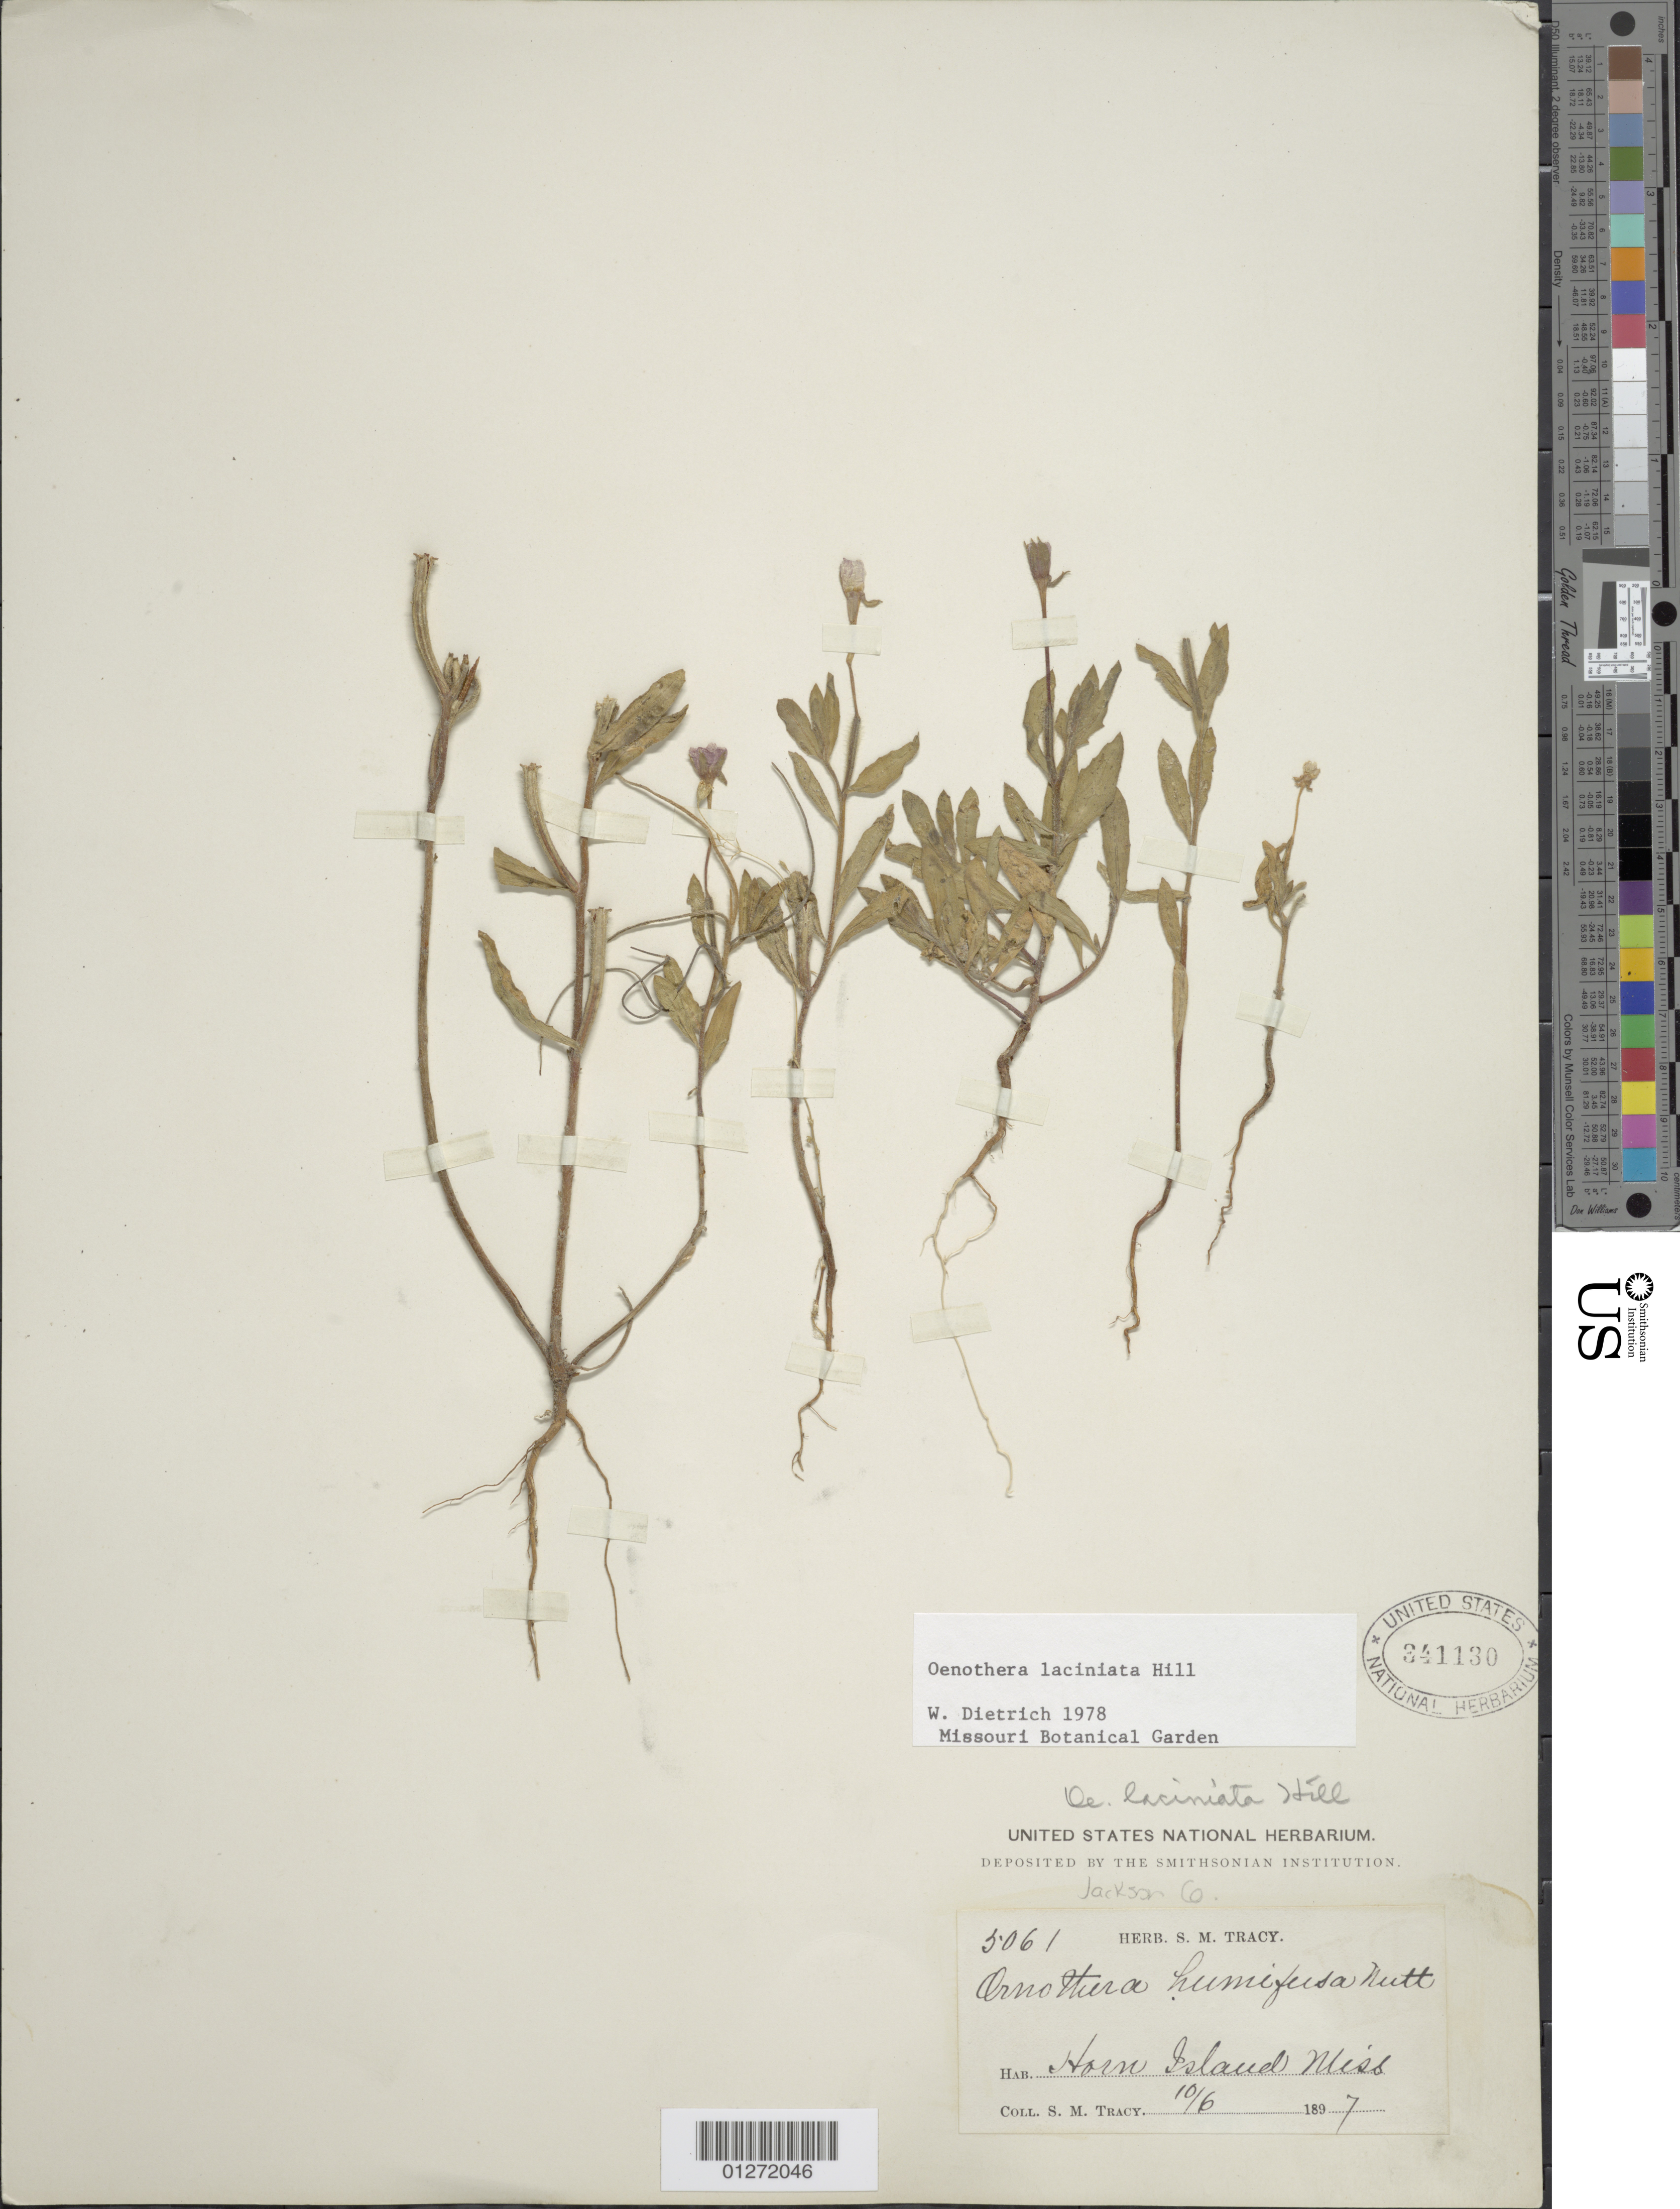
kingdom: Plantae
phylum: Tracheophyta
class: Magnoliopsida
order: Myrtales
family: Onagraceae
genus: Oenothera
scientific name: Oenothera laciniata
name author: Hill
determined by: Dietrich, W.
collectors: S. M. Tracy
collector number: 5061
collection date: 1897-10-06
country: United States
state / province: Mississippi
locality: Horn Island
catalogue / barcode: US 341130